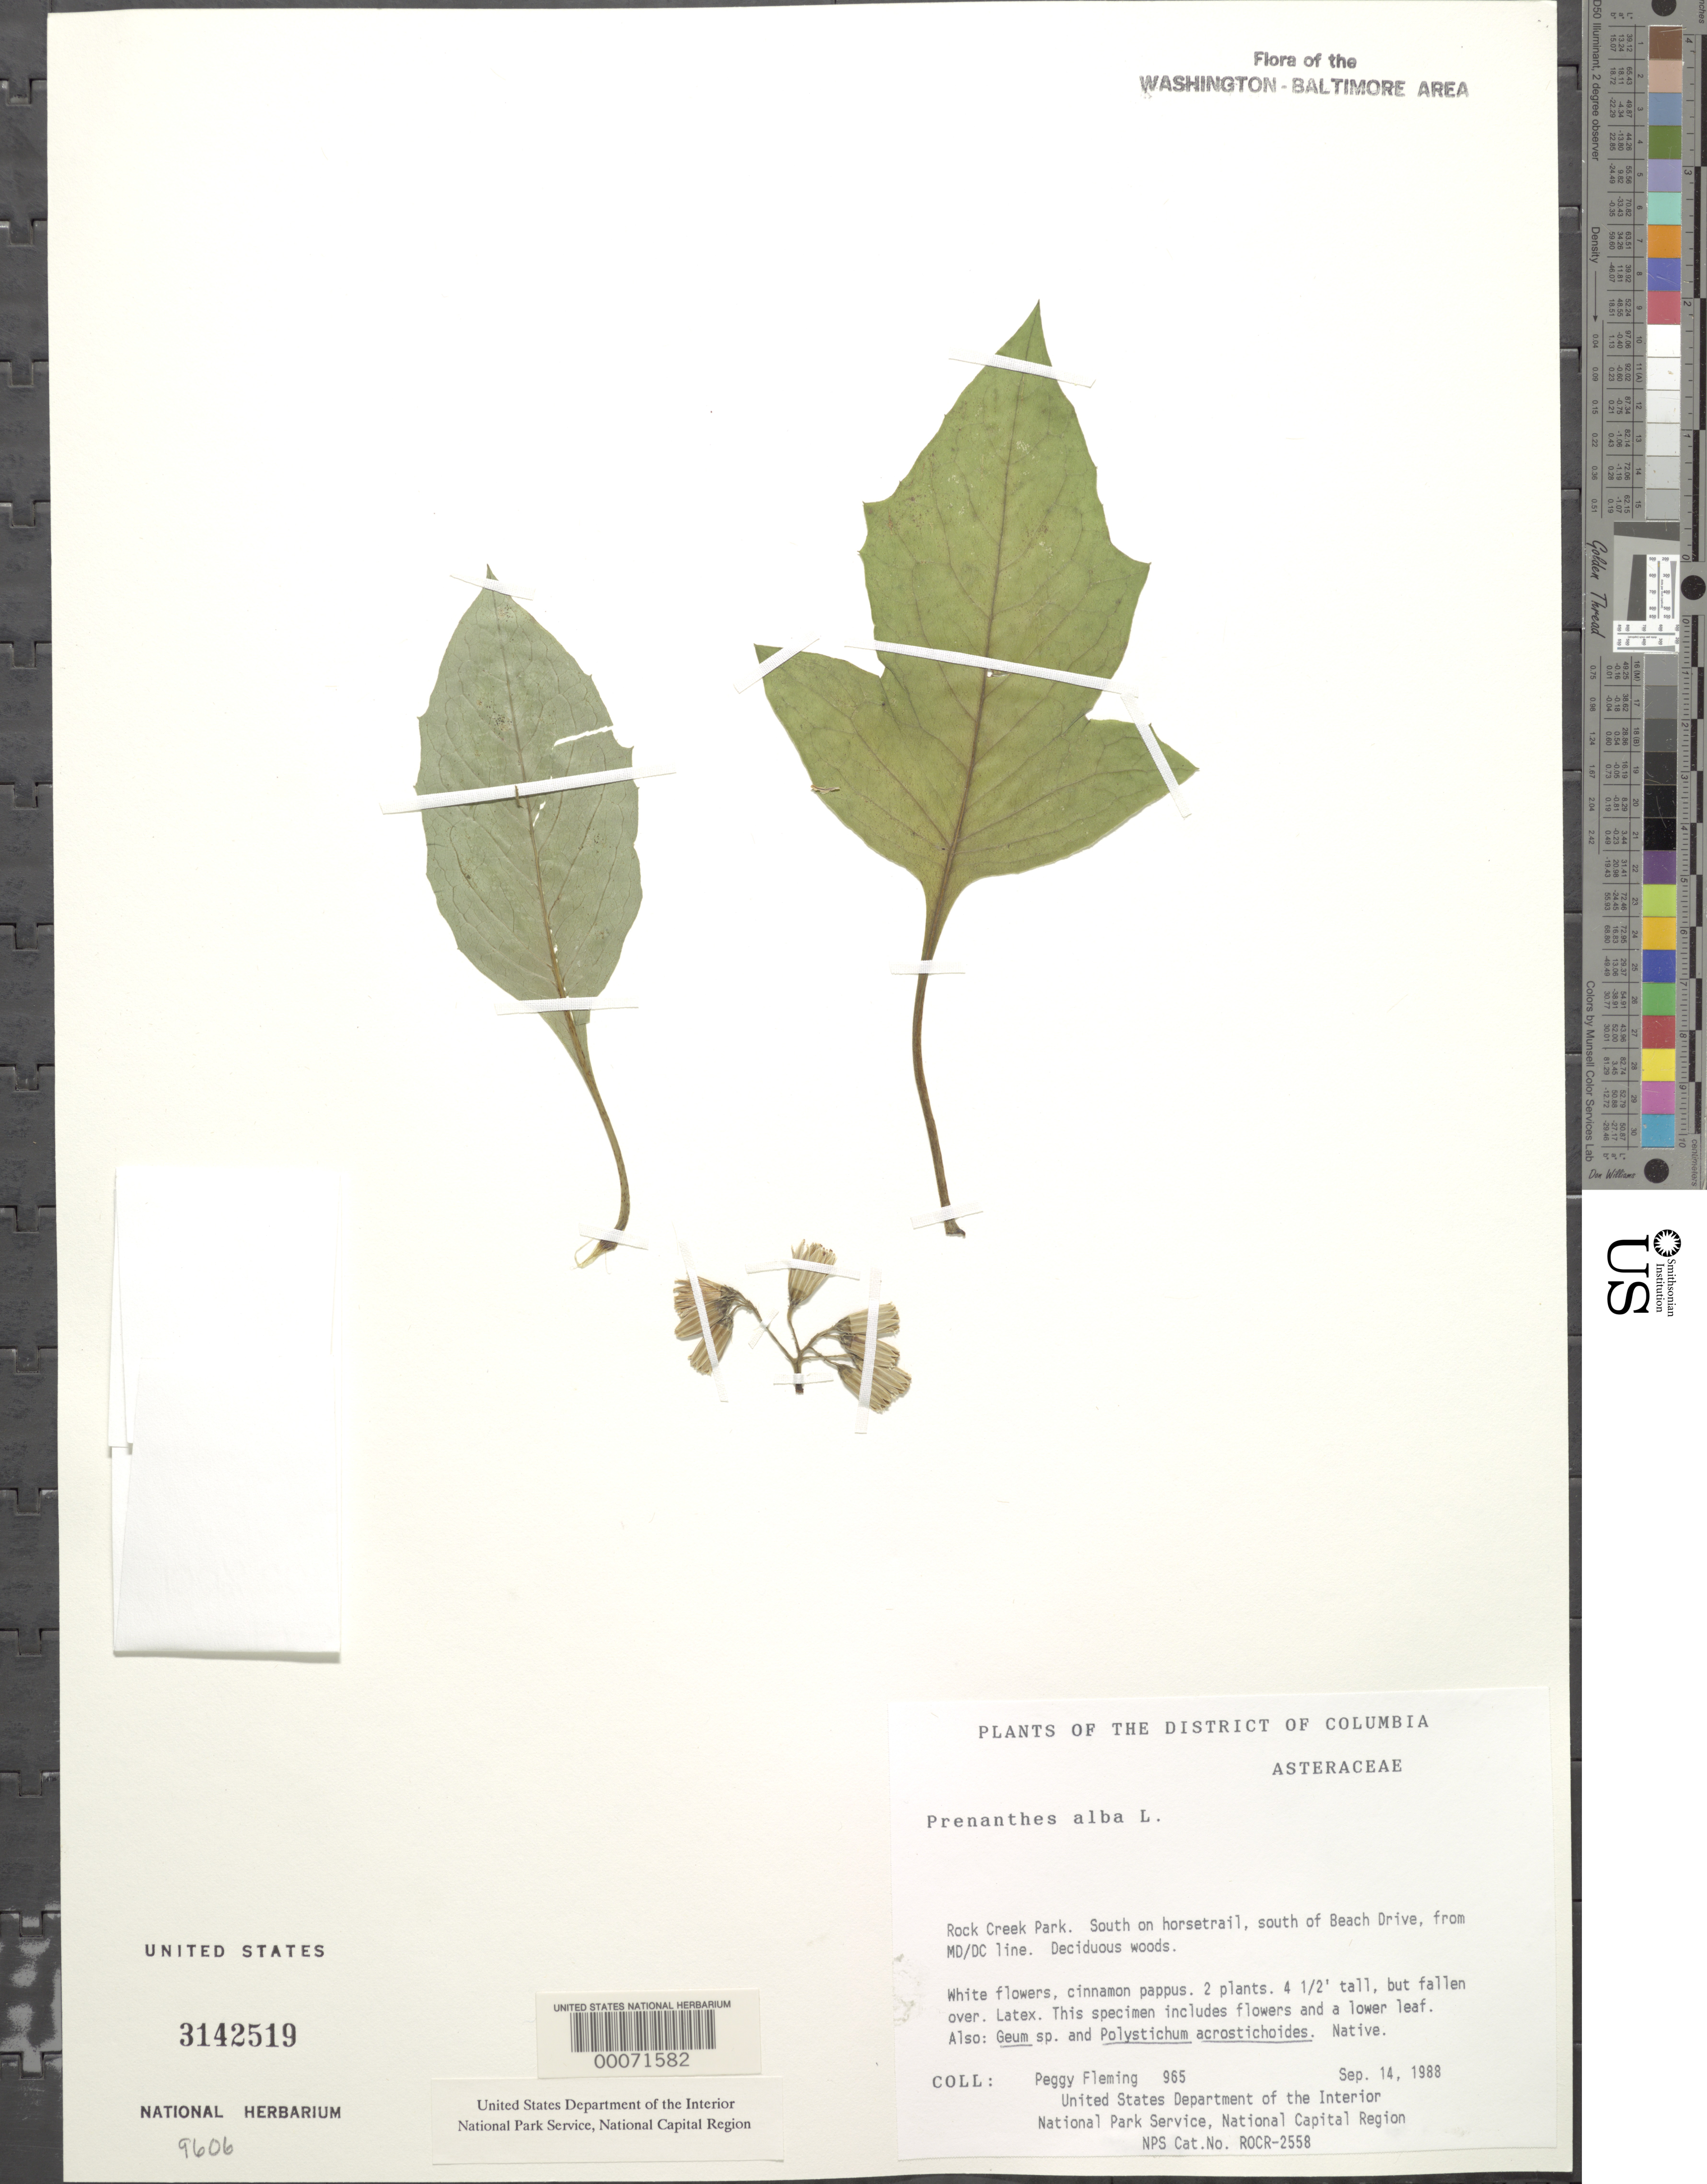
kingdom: Plantae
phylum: Tracheophyta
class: Magnoliopsida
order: Asterales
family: Asteraceae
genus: Nabalus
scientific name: Nabalus albus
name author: (L.) Hook.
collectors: P. Fleming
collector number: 965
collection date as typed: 14 Sep 1988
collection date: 1988-09-14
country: United States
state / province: District of Columbia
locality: Rock Creek Park, S of Beach Drive Rock Creek Park & vicinity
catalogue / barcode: US 3142519